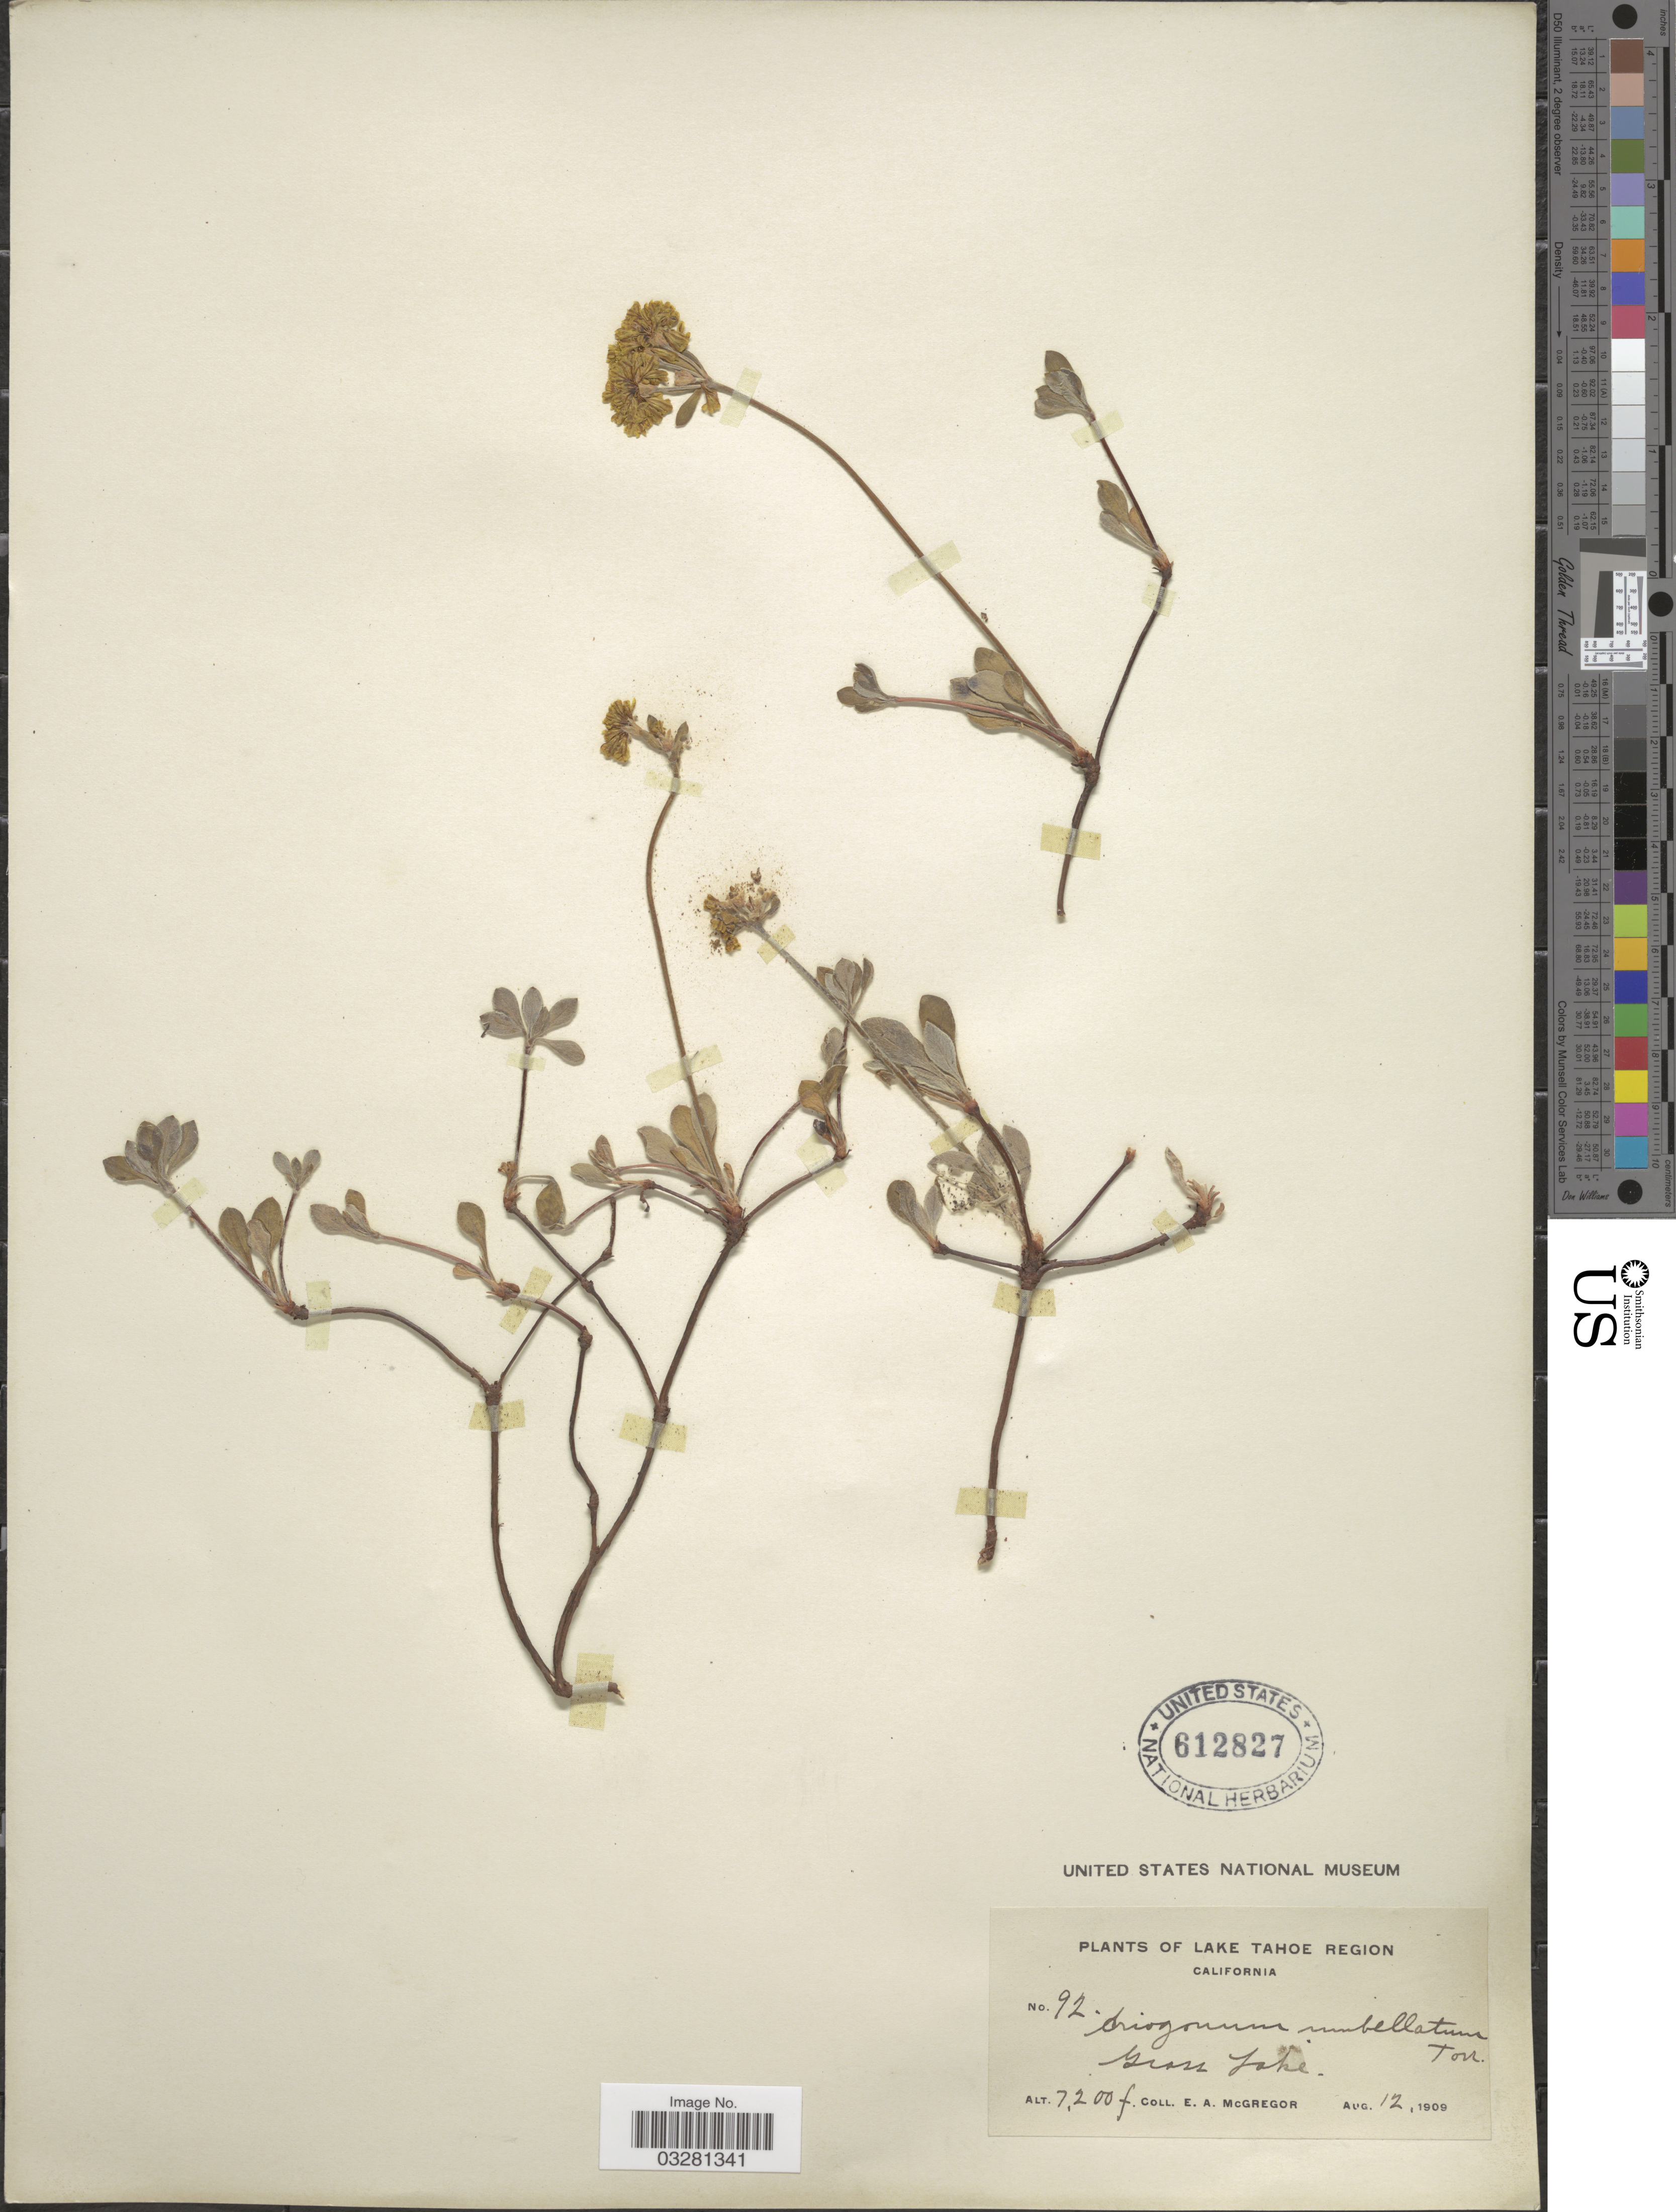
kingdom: Plantae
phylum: Tracheophyta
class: Magnoliopsida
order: Caryophyllales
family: Polygonaceae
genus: Eriogonum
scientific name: Eriogonum umbellatum var. umbellatum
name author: Torr.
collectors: E. A. McGregor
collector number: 92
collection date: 1909-08-12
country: United States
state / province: California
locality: Lake Tahoe Region. Grass Lake.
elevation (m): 2195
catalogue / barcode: US 612827